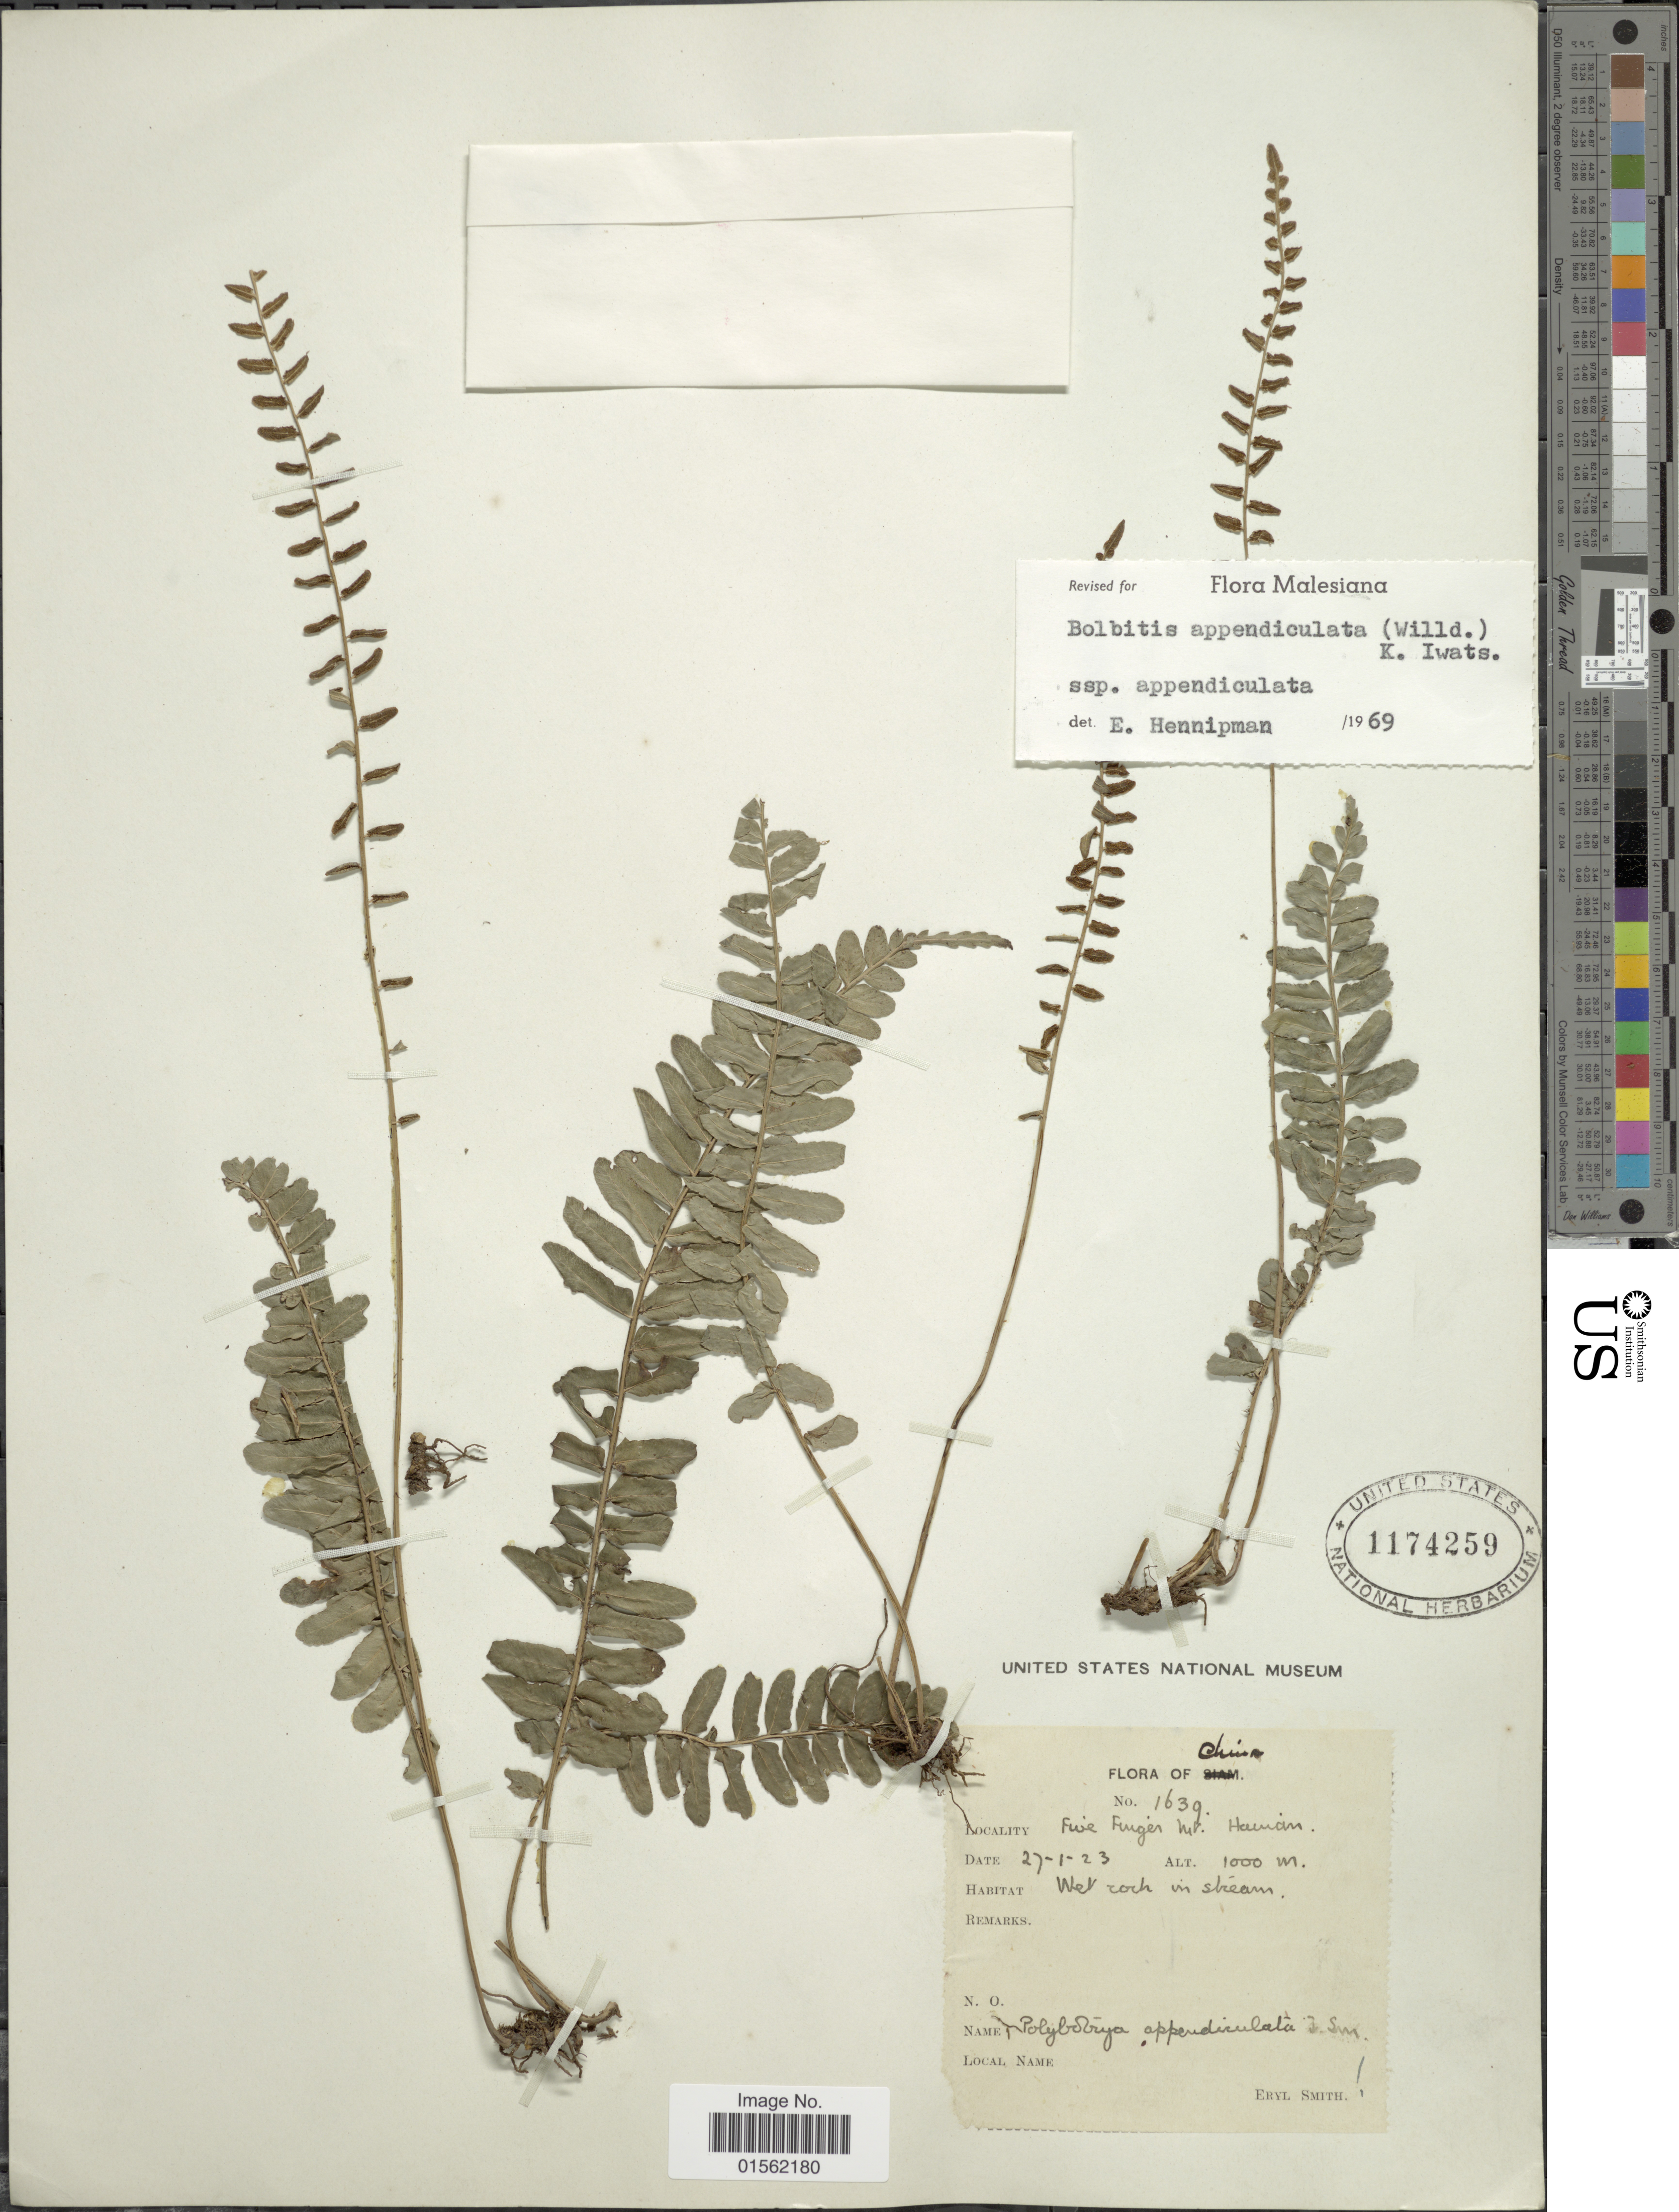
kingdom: Plantae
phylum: Tracheophyta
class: Polypodiopsida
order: Polypodiales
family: Dryopteridaceae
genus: Bolbitis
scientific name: Bolbitis appendiculata var. appendiculata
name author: (Willd.) K. Iwats.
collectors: C. E. Smith Jr.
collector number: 1639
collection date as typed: Transcribed d/m/y: 27/1/23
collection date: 1923-01-27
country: China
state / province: Hainan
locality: Five Finger, mt.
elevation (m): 1000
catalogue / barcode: US 1174259